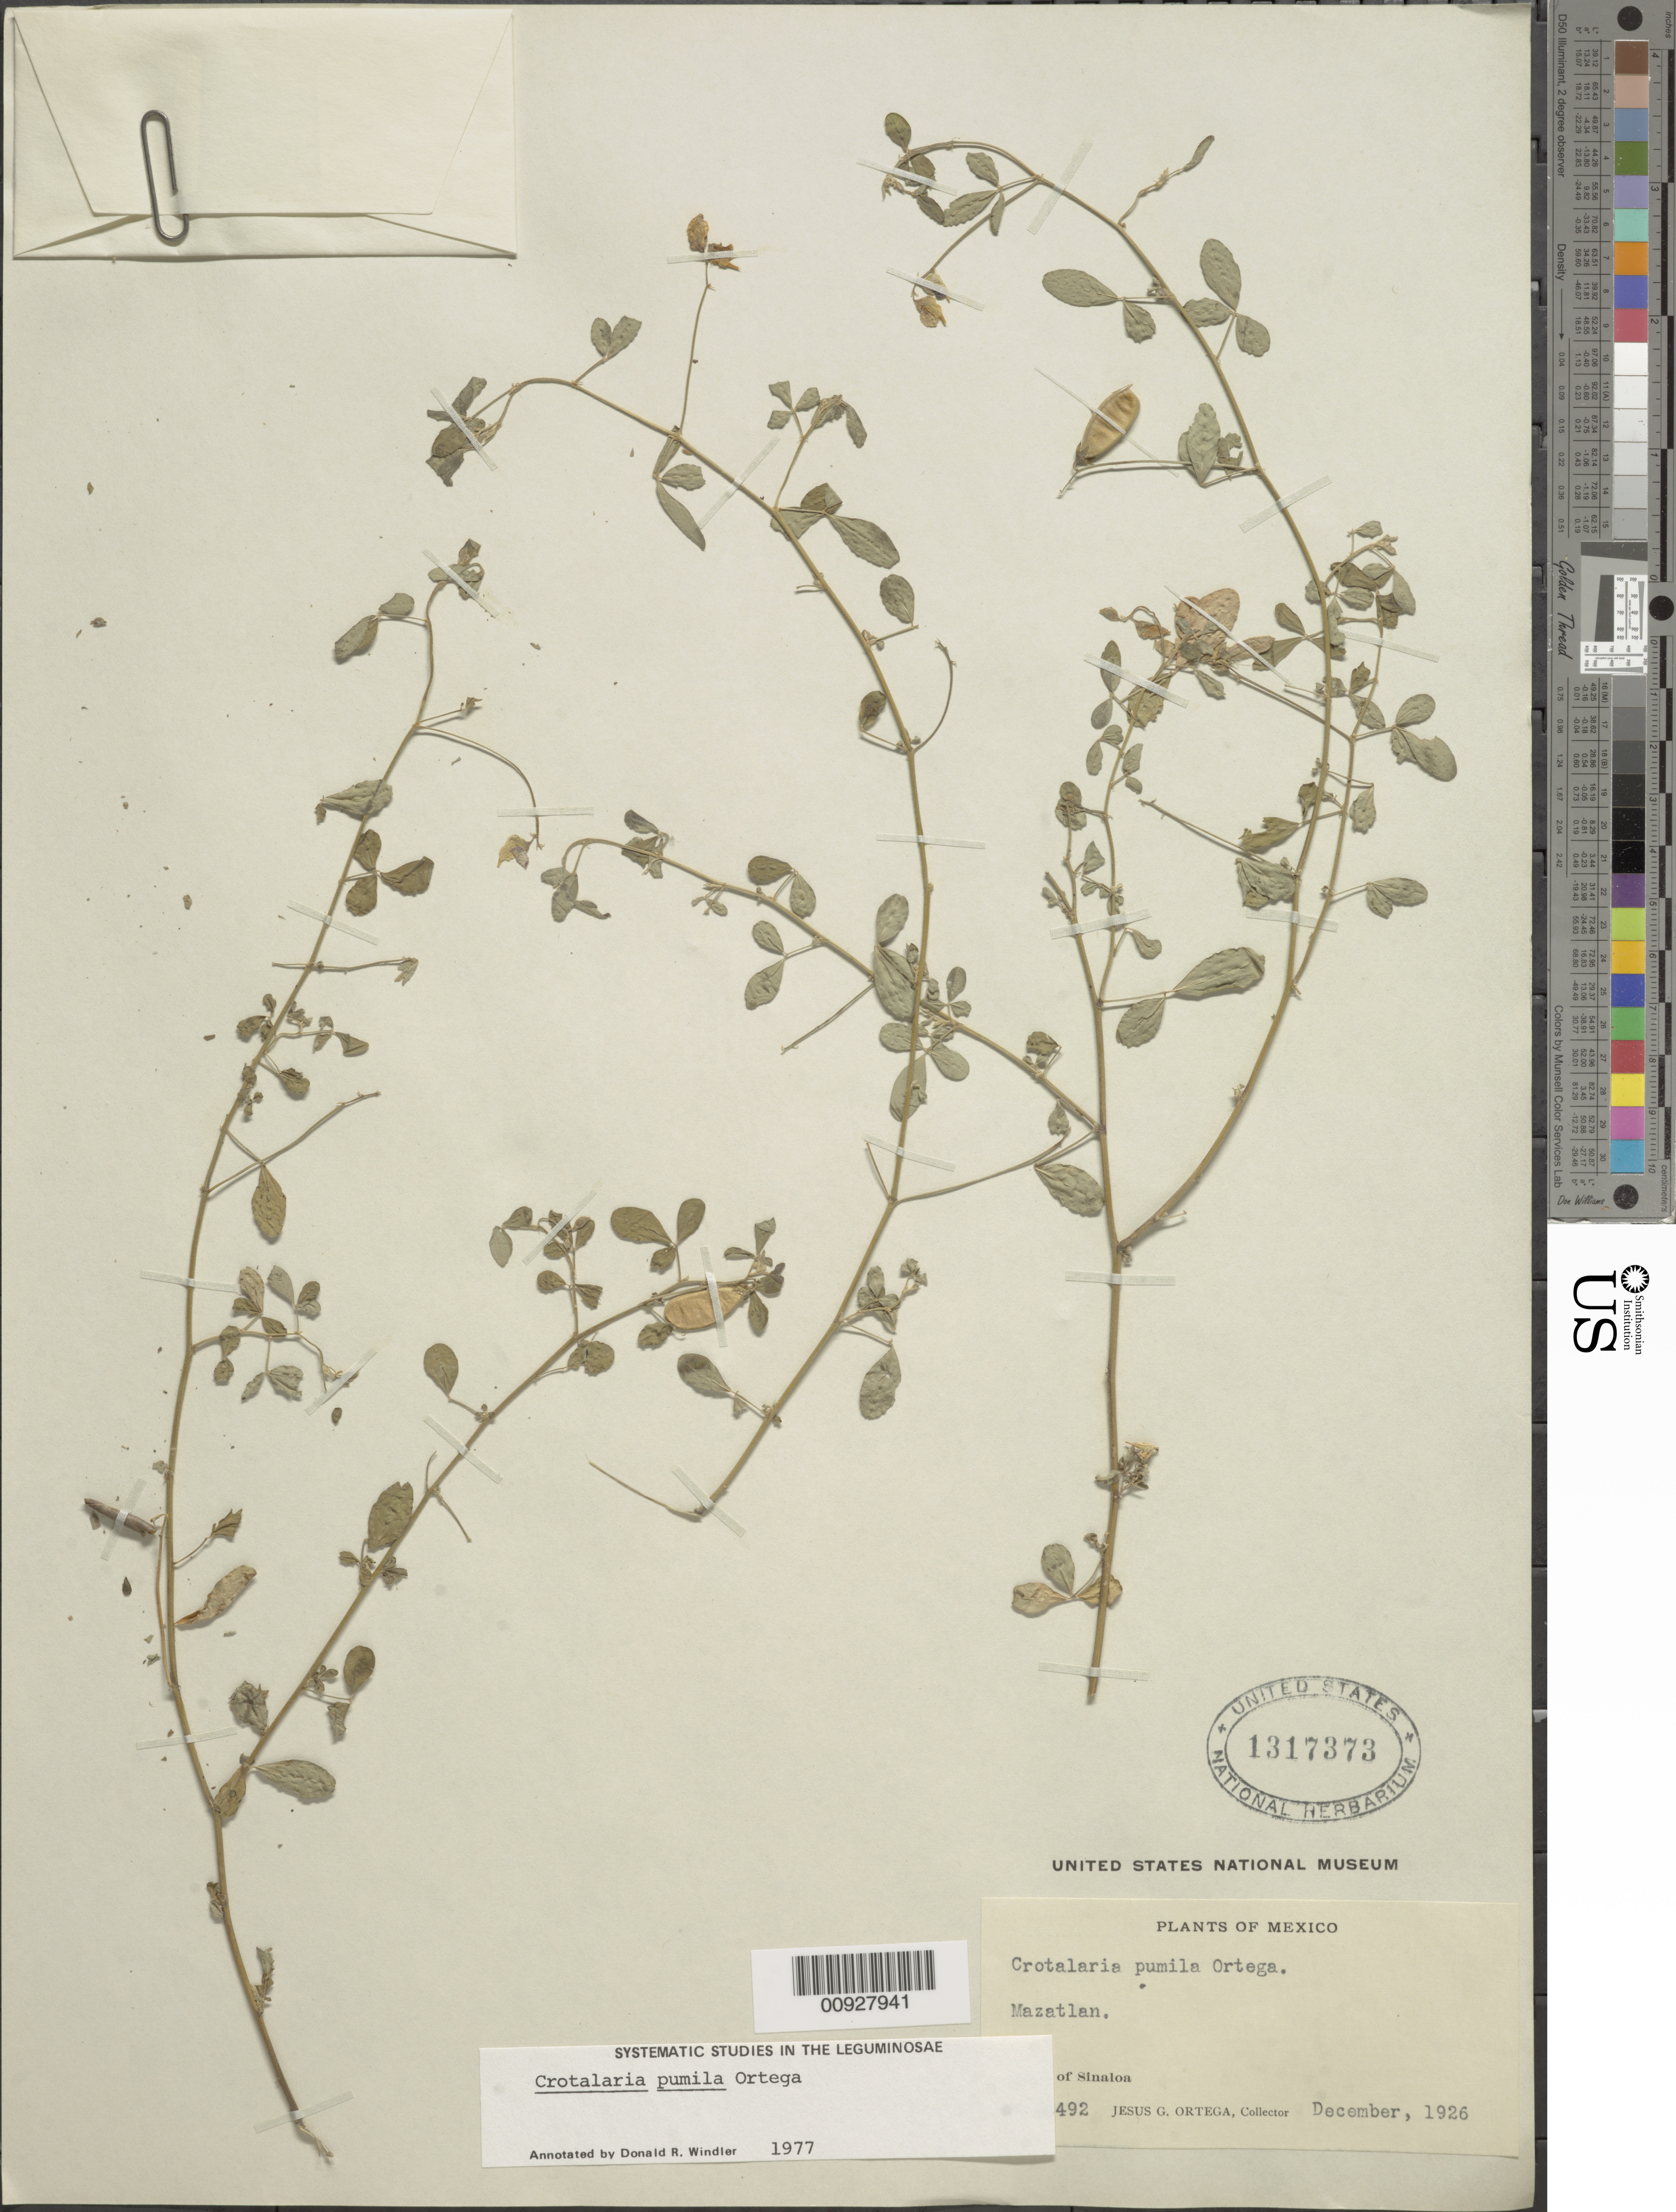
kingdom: Plantae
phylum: Tracheophyta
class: Magnoliopsida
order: Fabales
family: Fabaceae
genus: Crotalaria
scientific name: Crotalaria pumila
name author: Ortega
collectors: J. Ortega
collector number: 6492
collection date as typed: Dec 1926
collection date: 1926-12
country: Mexico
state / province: Sinaloa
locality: Mazatlán, State of Sinaloa.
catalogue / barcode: US 1317373